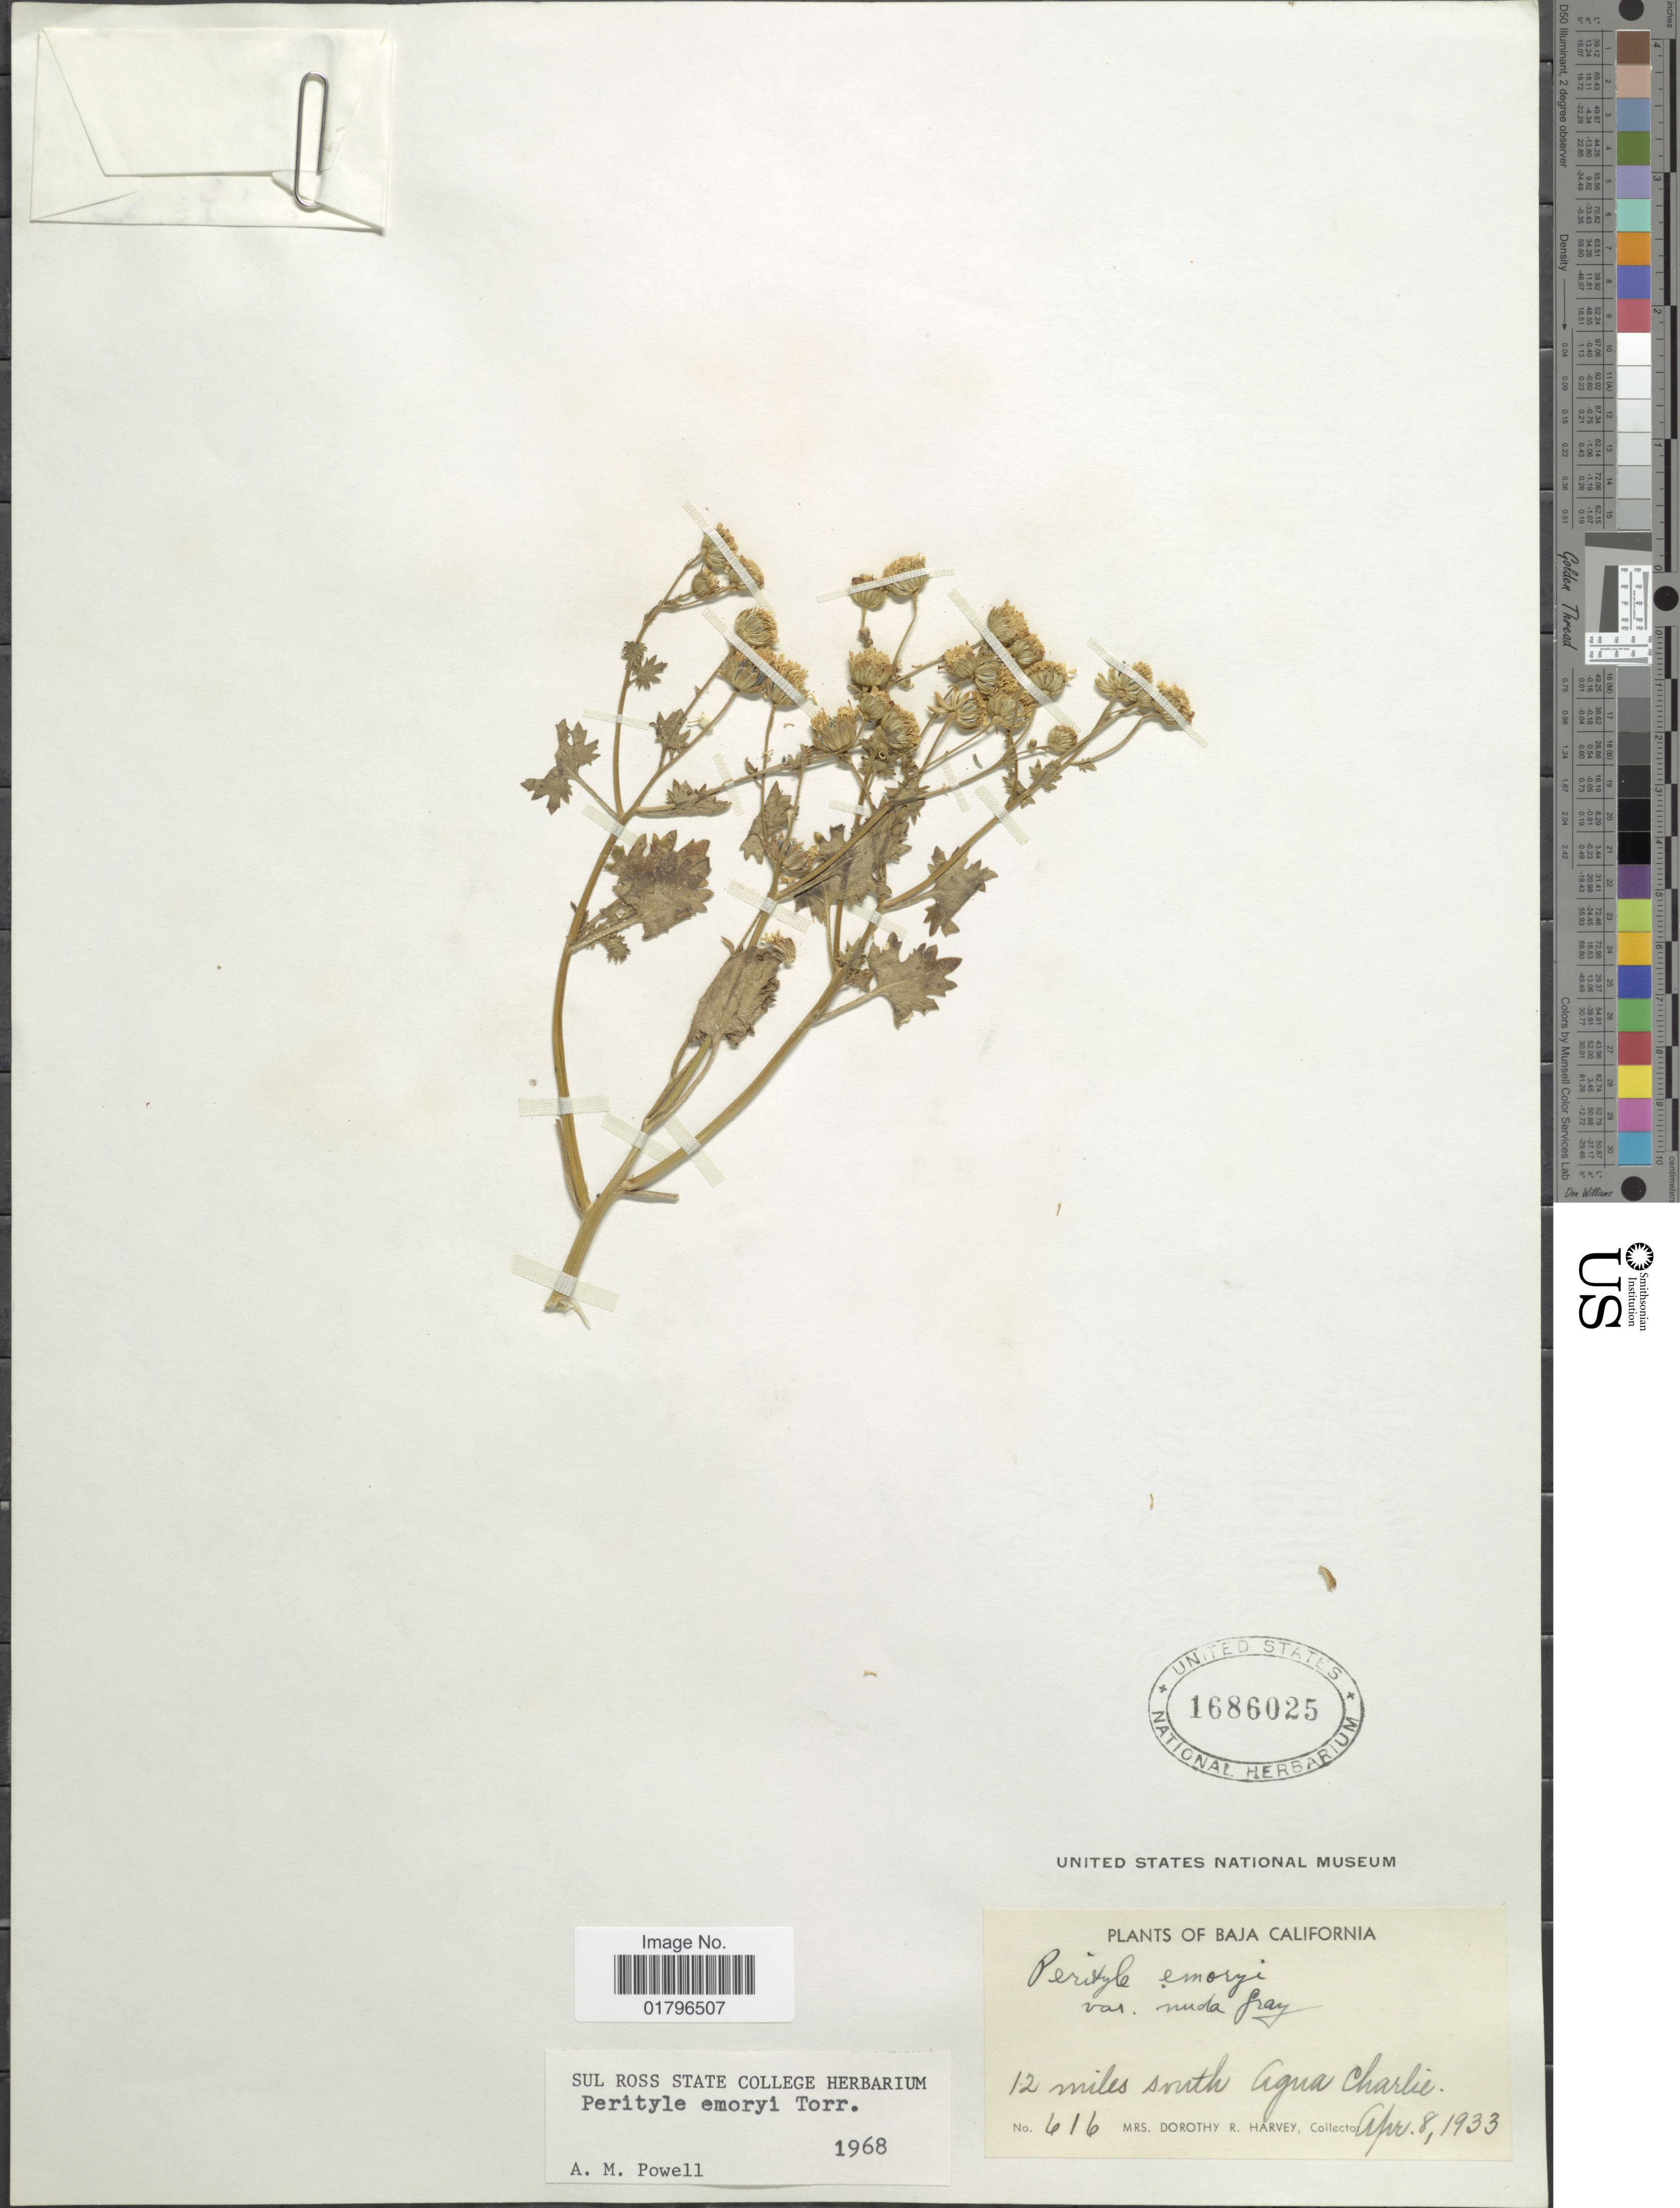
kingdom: Plantae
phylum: Tracheophyta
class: Magnoliopsida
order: Asterales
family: Asteraceae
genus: Perityle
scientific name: Perityle emoryi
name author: Torr.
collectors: Harvey, Mrs. D. R.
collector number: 616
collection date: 1933-04-08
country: Mexico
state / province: Baja California Sur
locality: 12 miles south Agua Charlie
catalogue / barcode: US 1686025